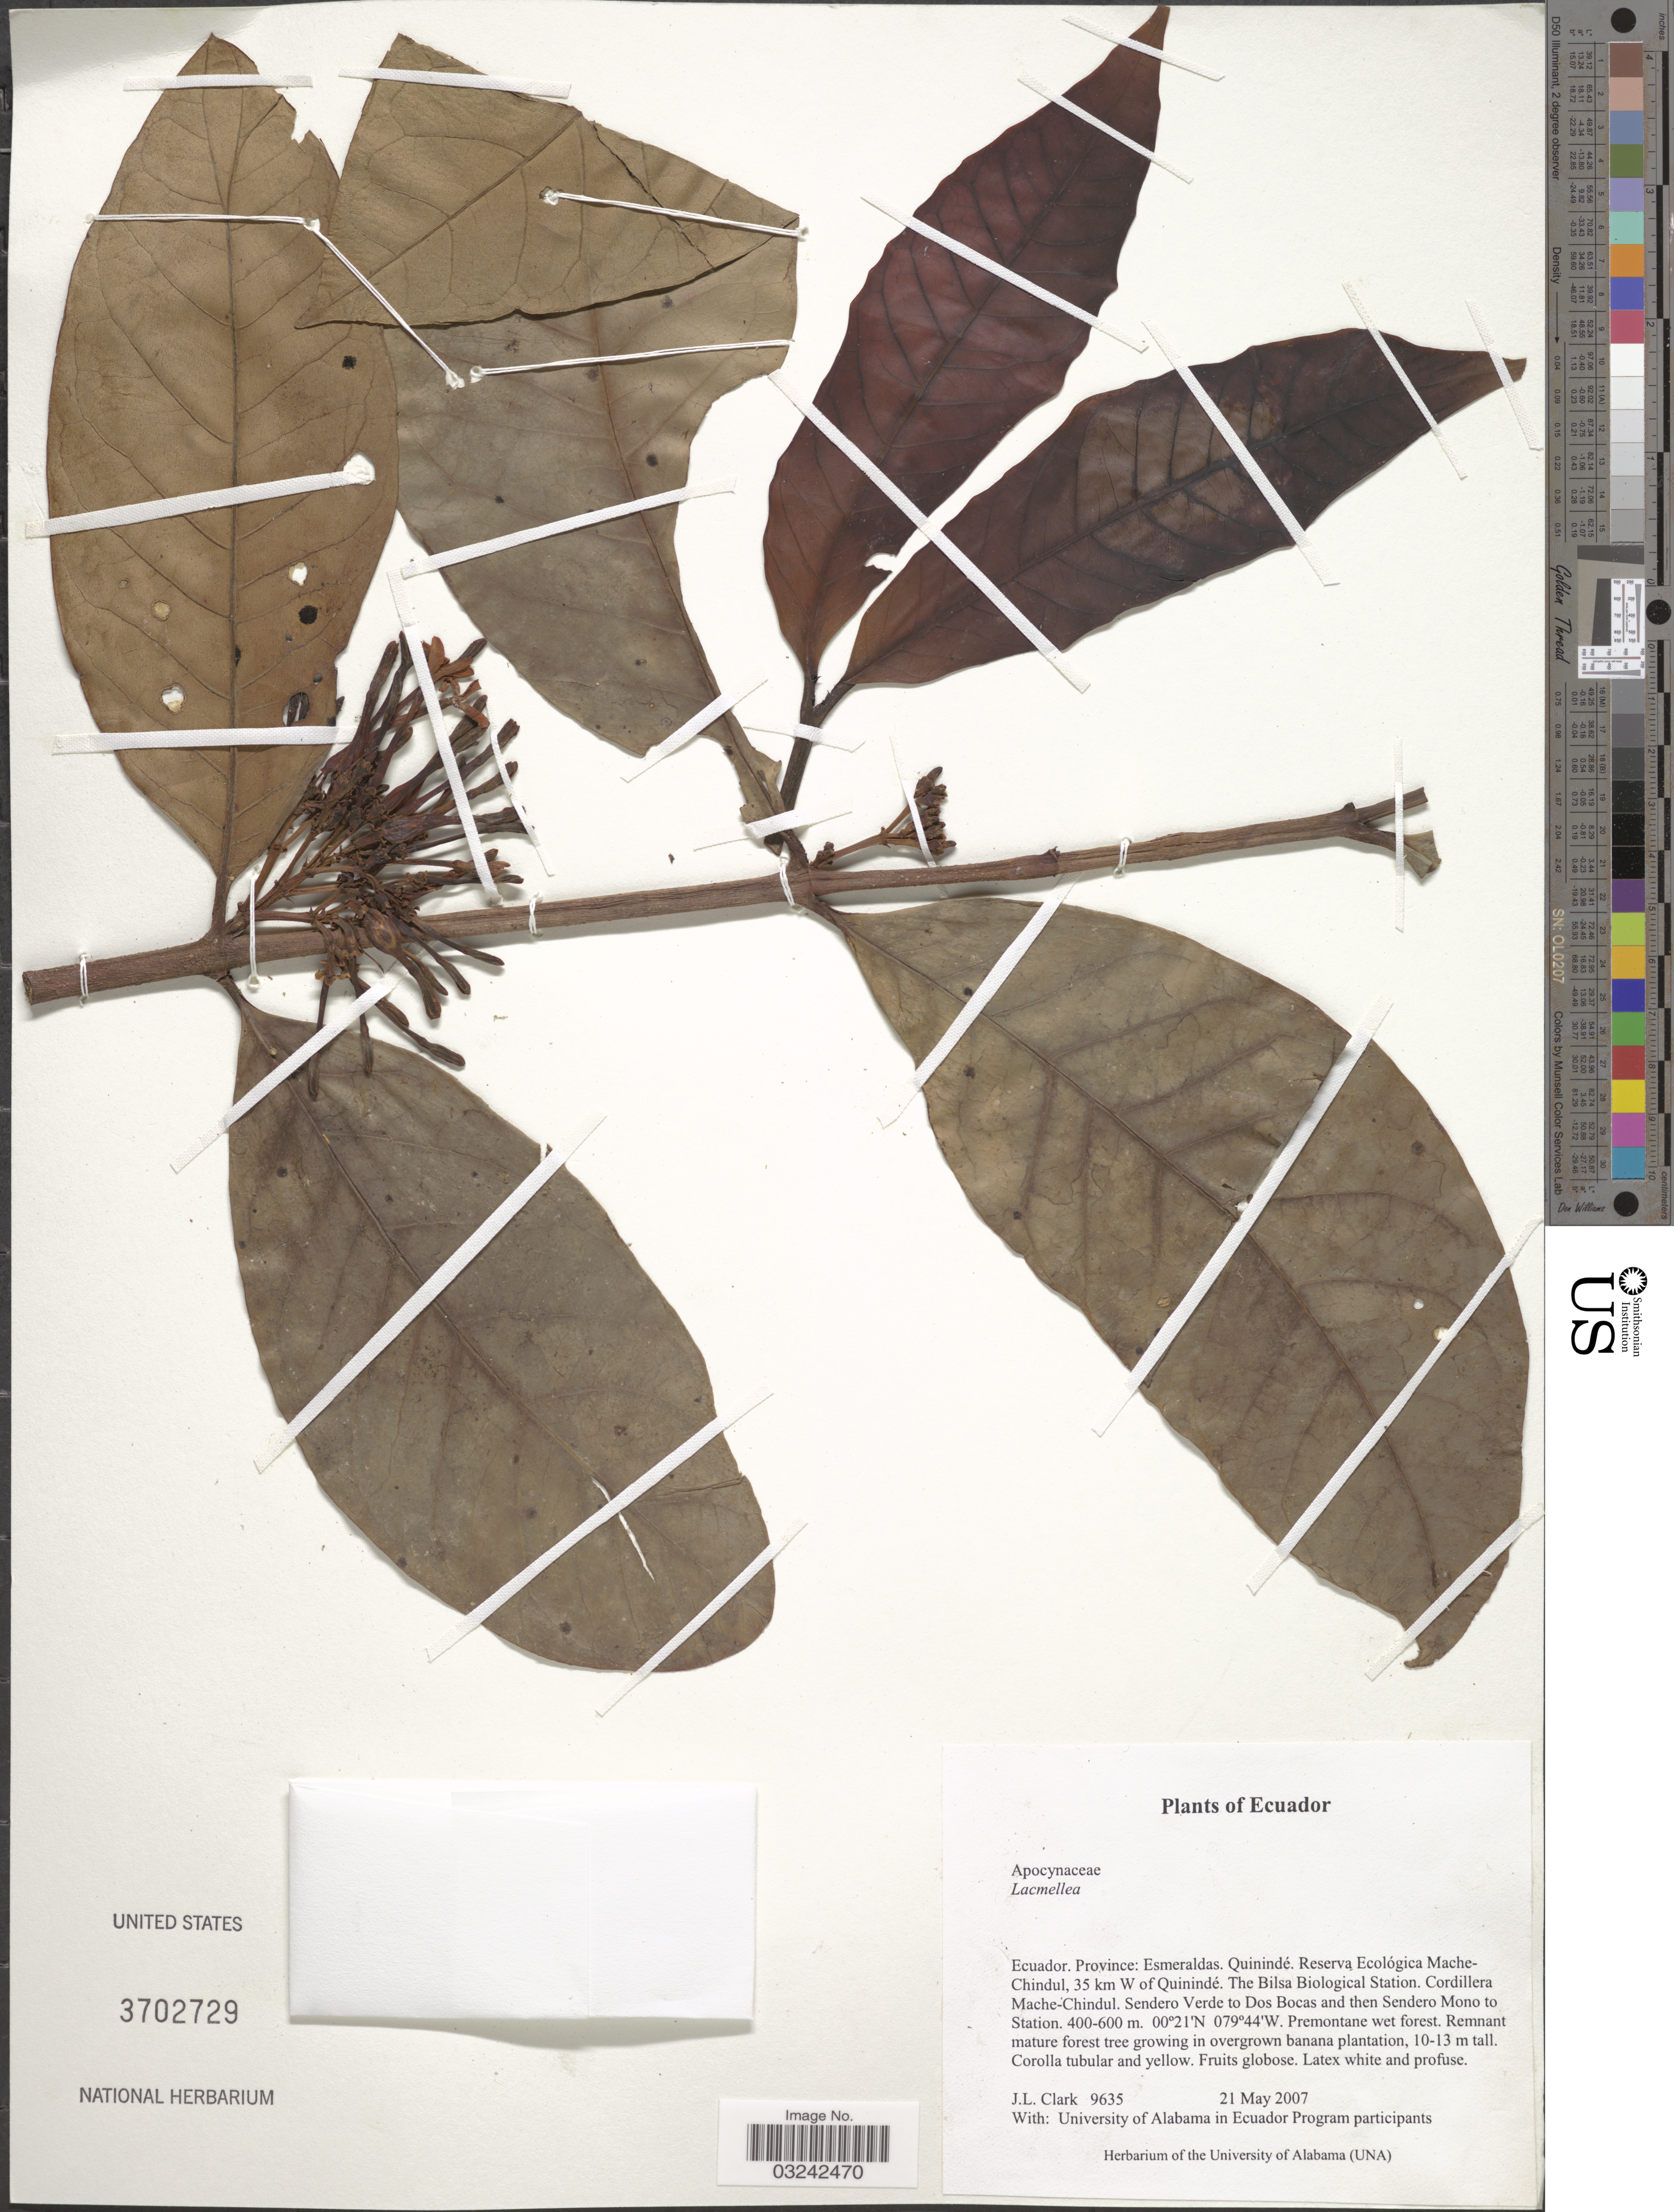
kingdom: Plantae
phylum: Tracheophyta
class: Magnoliopsida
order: Gentianales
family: Apocynaceae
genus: Lacmellea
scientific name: Lacmellea sp.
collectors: J. L. Clark & University of Alabama in Ecuador Program participants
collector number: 9635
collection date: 2007-05-12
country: Ecuador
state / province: Esmeraldas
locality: Quinindé. Reserva Ecológica Mache-Chindul, 35 km W of Quinindé. The Bilsa Biological Station. Cordillera Mache-Chindul. Sendero Verde to Dos Bocas and then Sendero Mono to Station.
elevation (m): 400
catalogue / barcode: US 3702729